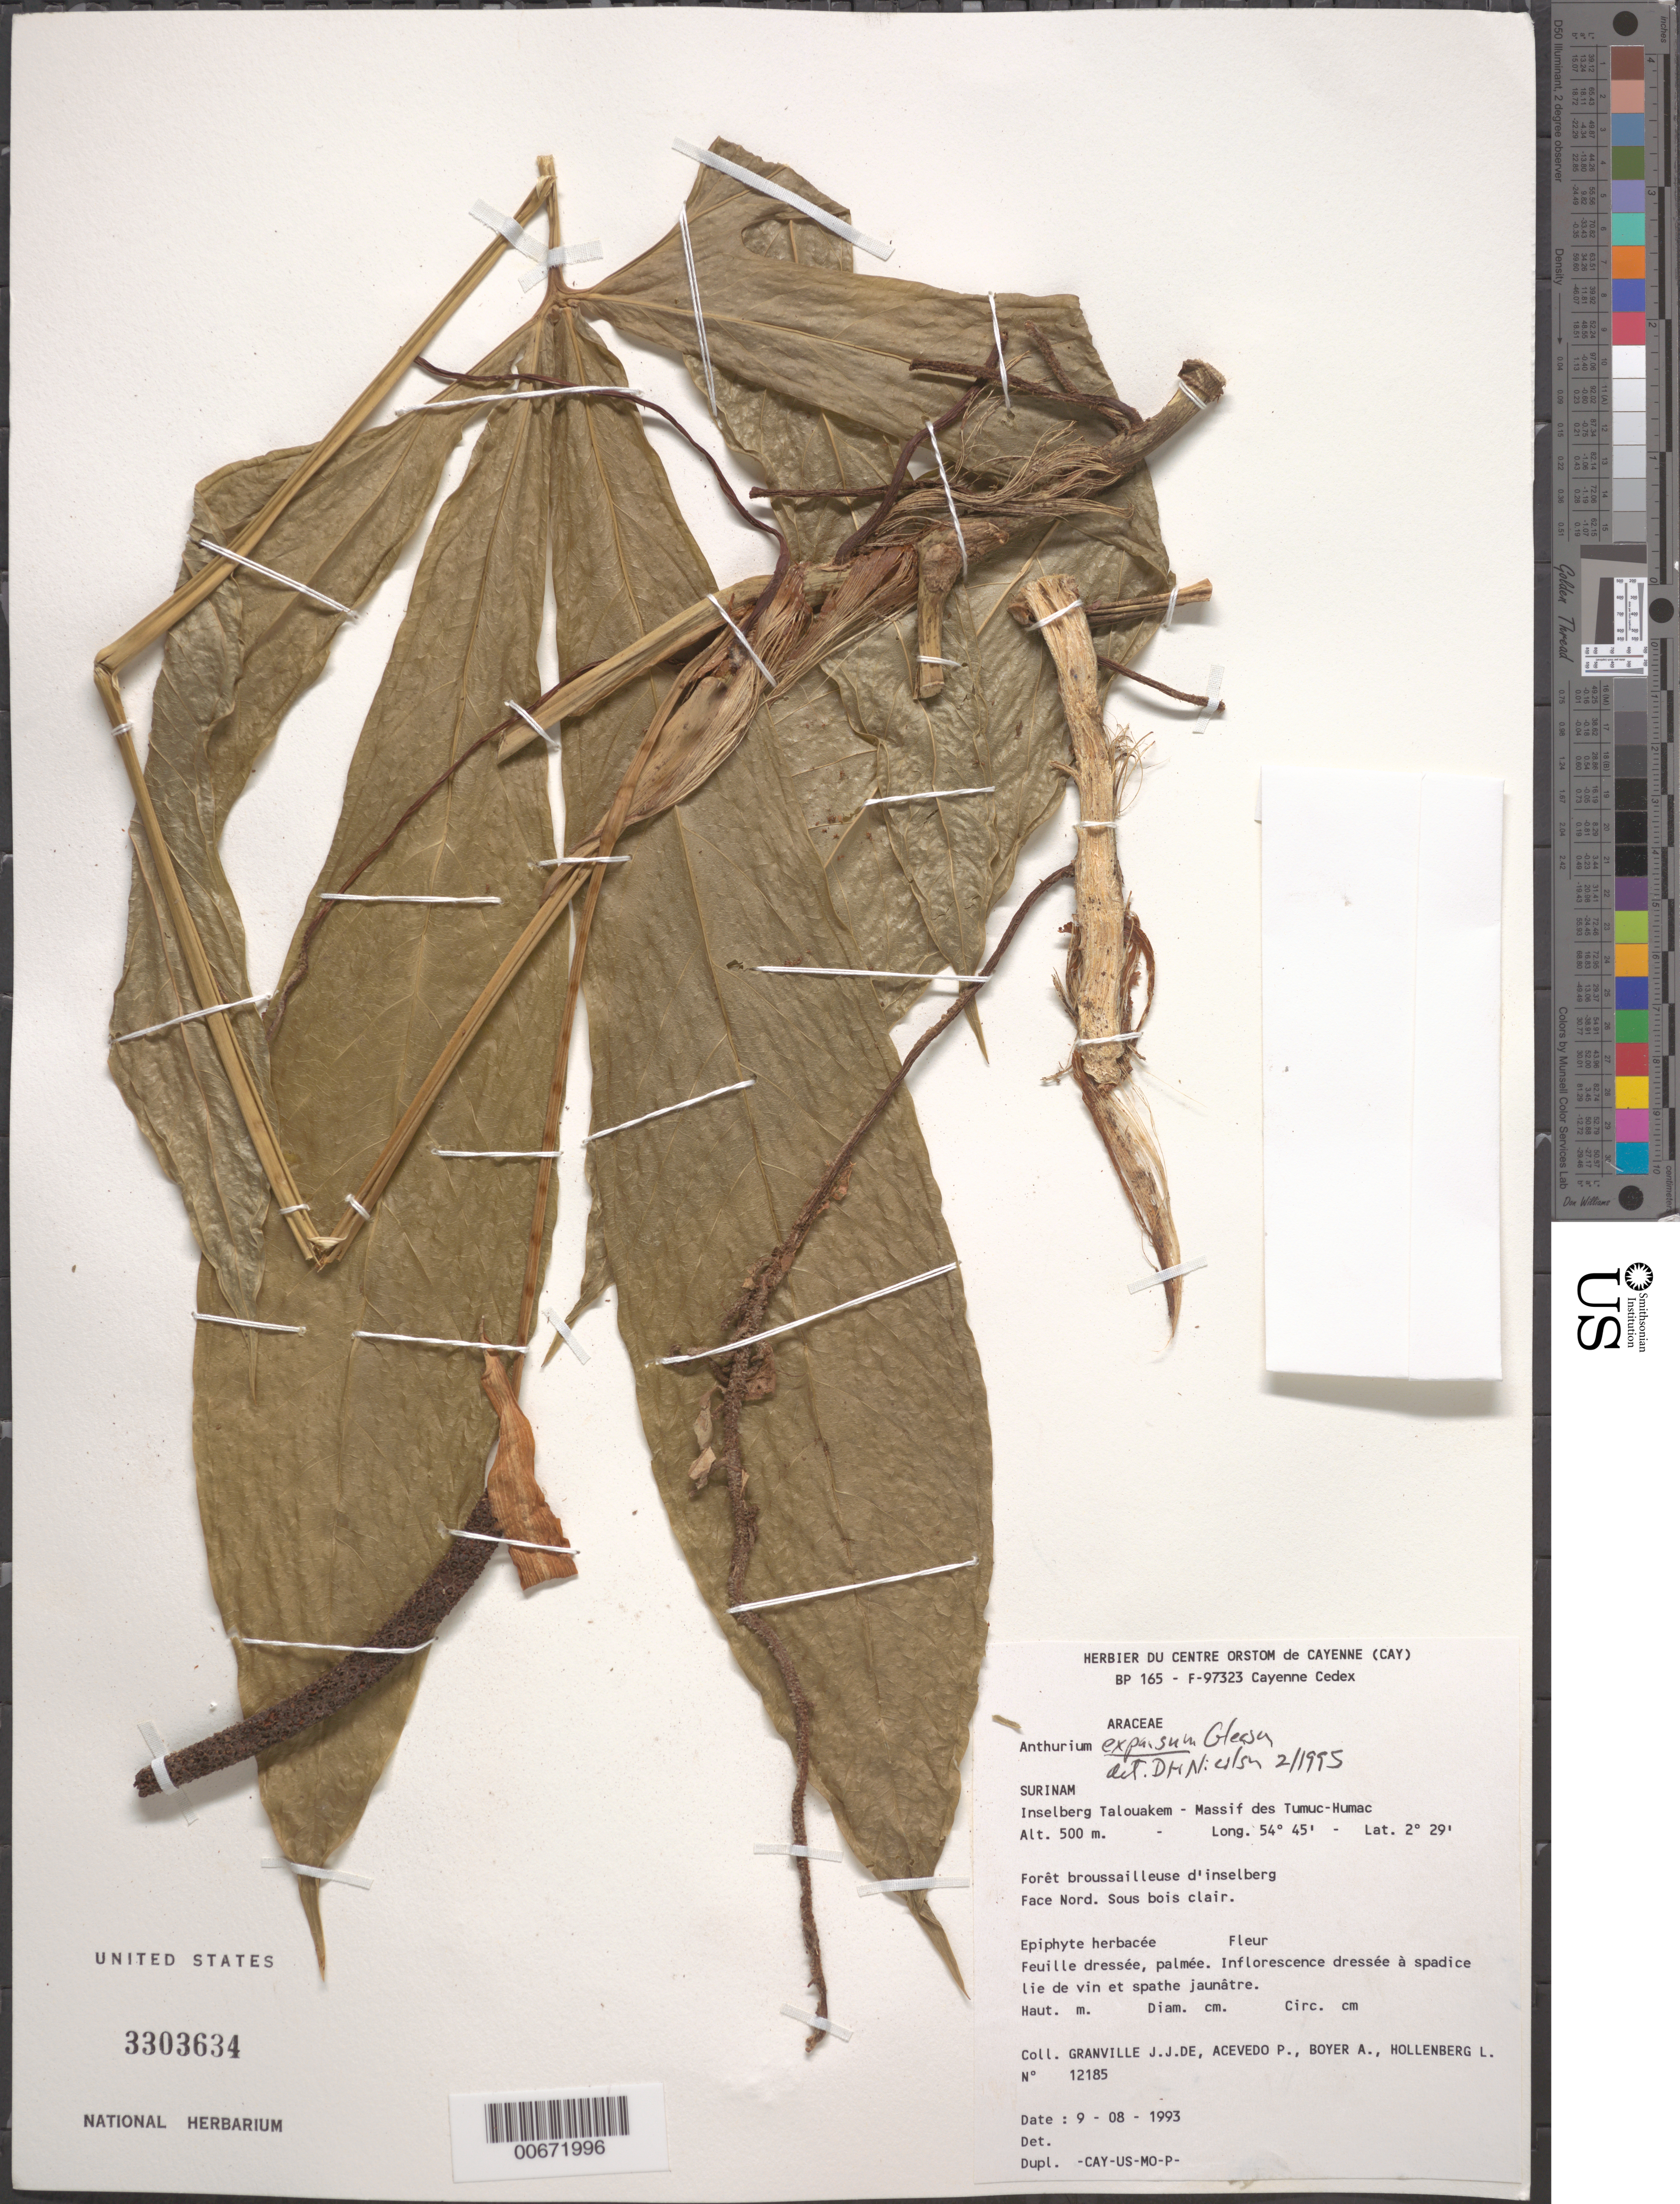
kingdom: Plantae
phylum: Tracheophyta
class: Liliopsida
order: Alismatales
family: Araceae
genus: Anthurium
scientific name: Anthurium expansum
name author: Gleason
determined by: Nicolson, Dan H.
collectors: J.-J. de Granville, P. Acevedo-Rodr., A. Boyer & L. Hollenberg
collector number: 12185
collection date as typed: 9-Aug-93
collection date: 1993-08-09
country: Suriname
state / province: Sipaliwini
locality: Inselberg Talouakem, Massif des Tumuc-Humac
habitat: Scrub forest of mountain, north face, under light wood;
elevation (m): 500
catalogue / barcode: US 3303634